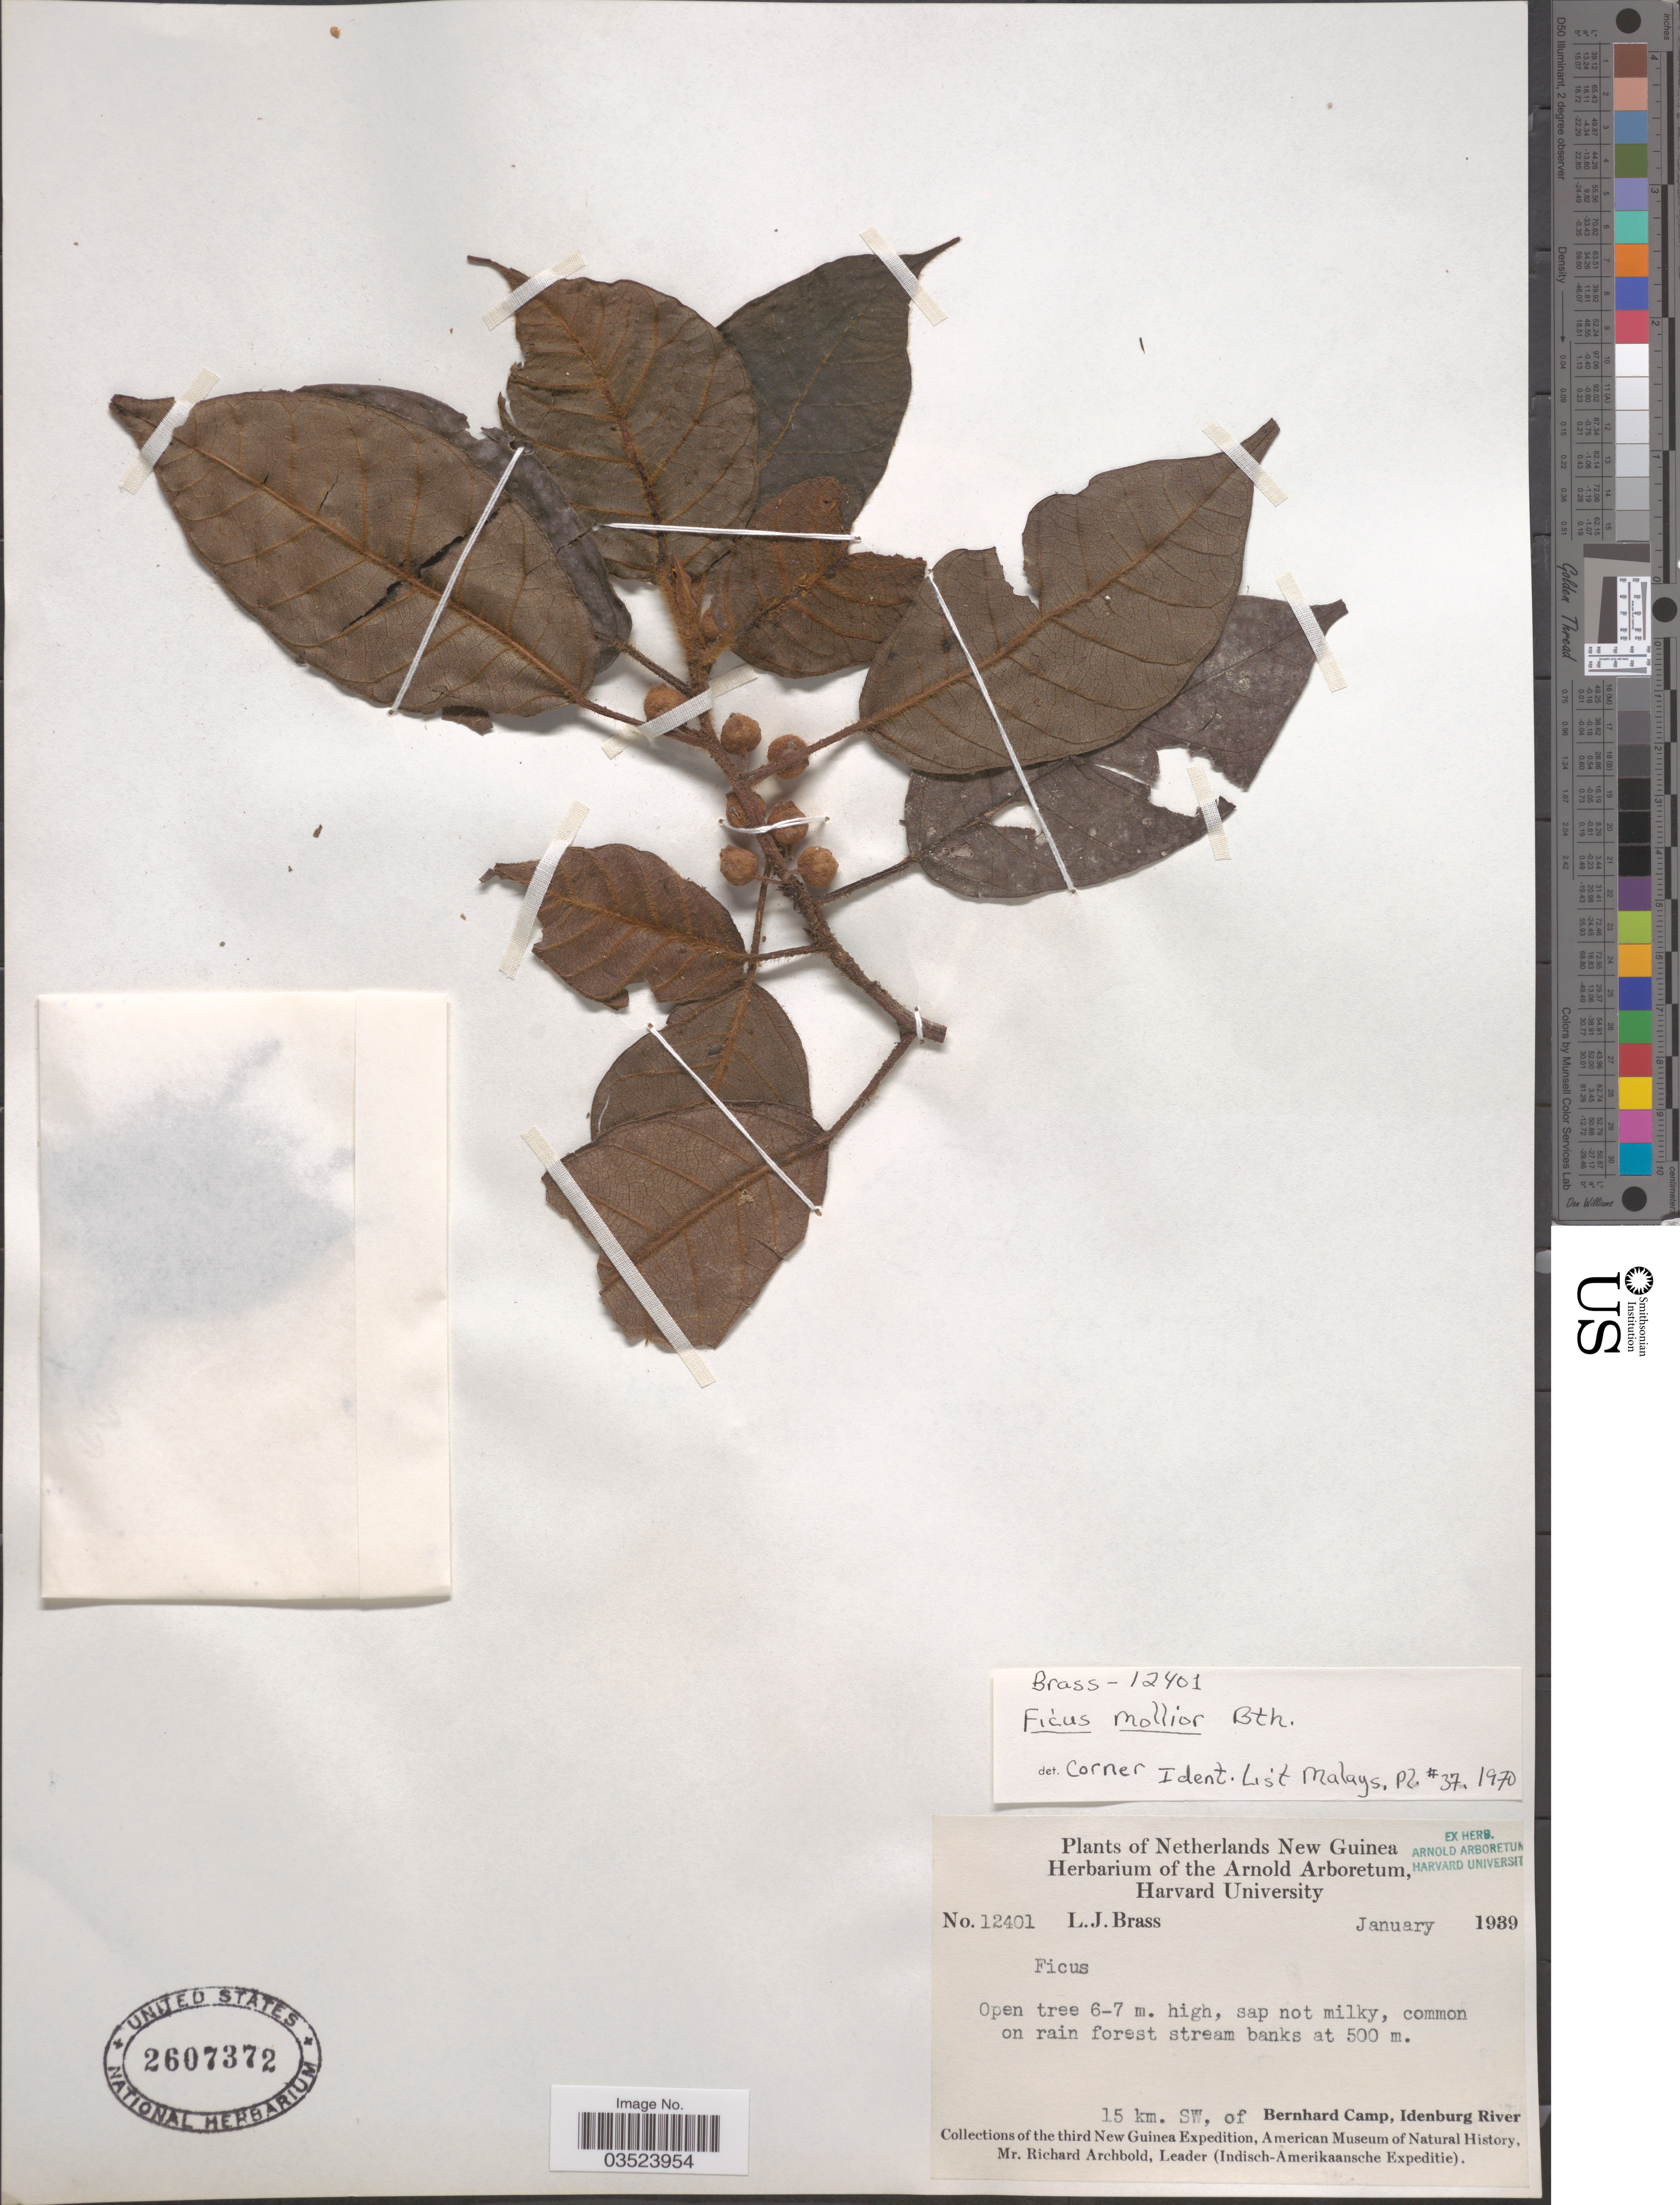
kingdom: Plantae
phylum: Tracheophyta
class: Magnoliopsida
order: Rosales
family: Moraceae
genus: Ficus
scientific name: Ficus mollior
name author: F. Muell. ex Benth.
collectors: L. J. Brass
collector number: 12401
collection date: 1939-01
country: Indonesia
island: New Guinea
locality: Netherlands New Guinea. 15 km. SW, of Bernhard Camp, Idenburg River.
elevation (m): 500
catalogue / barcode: US 2607372